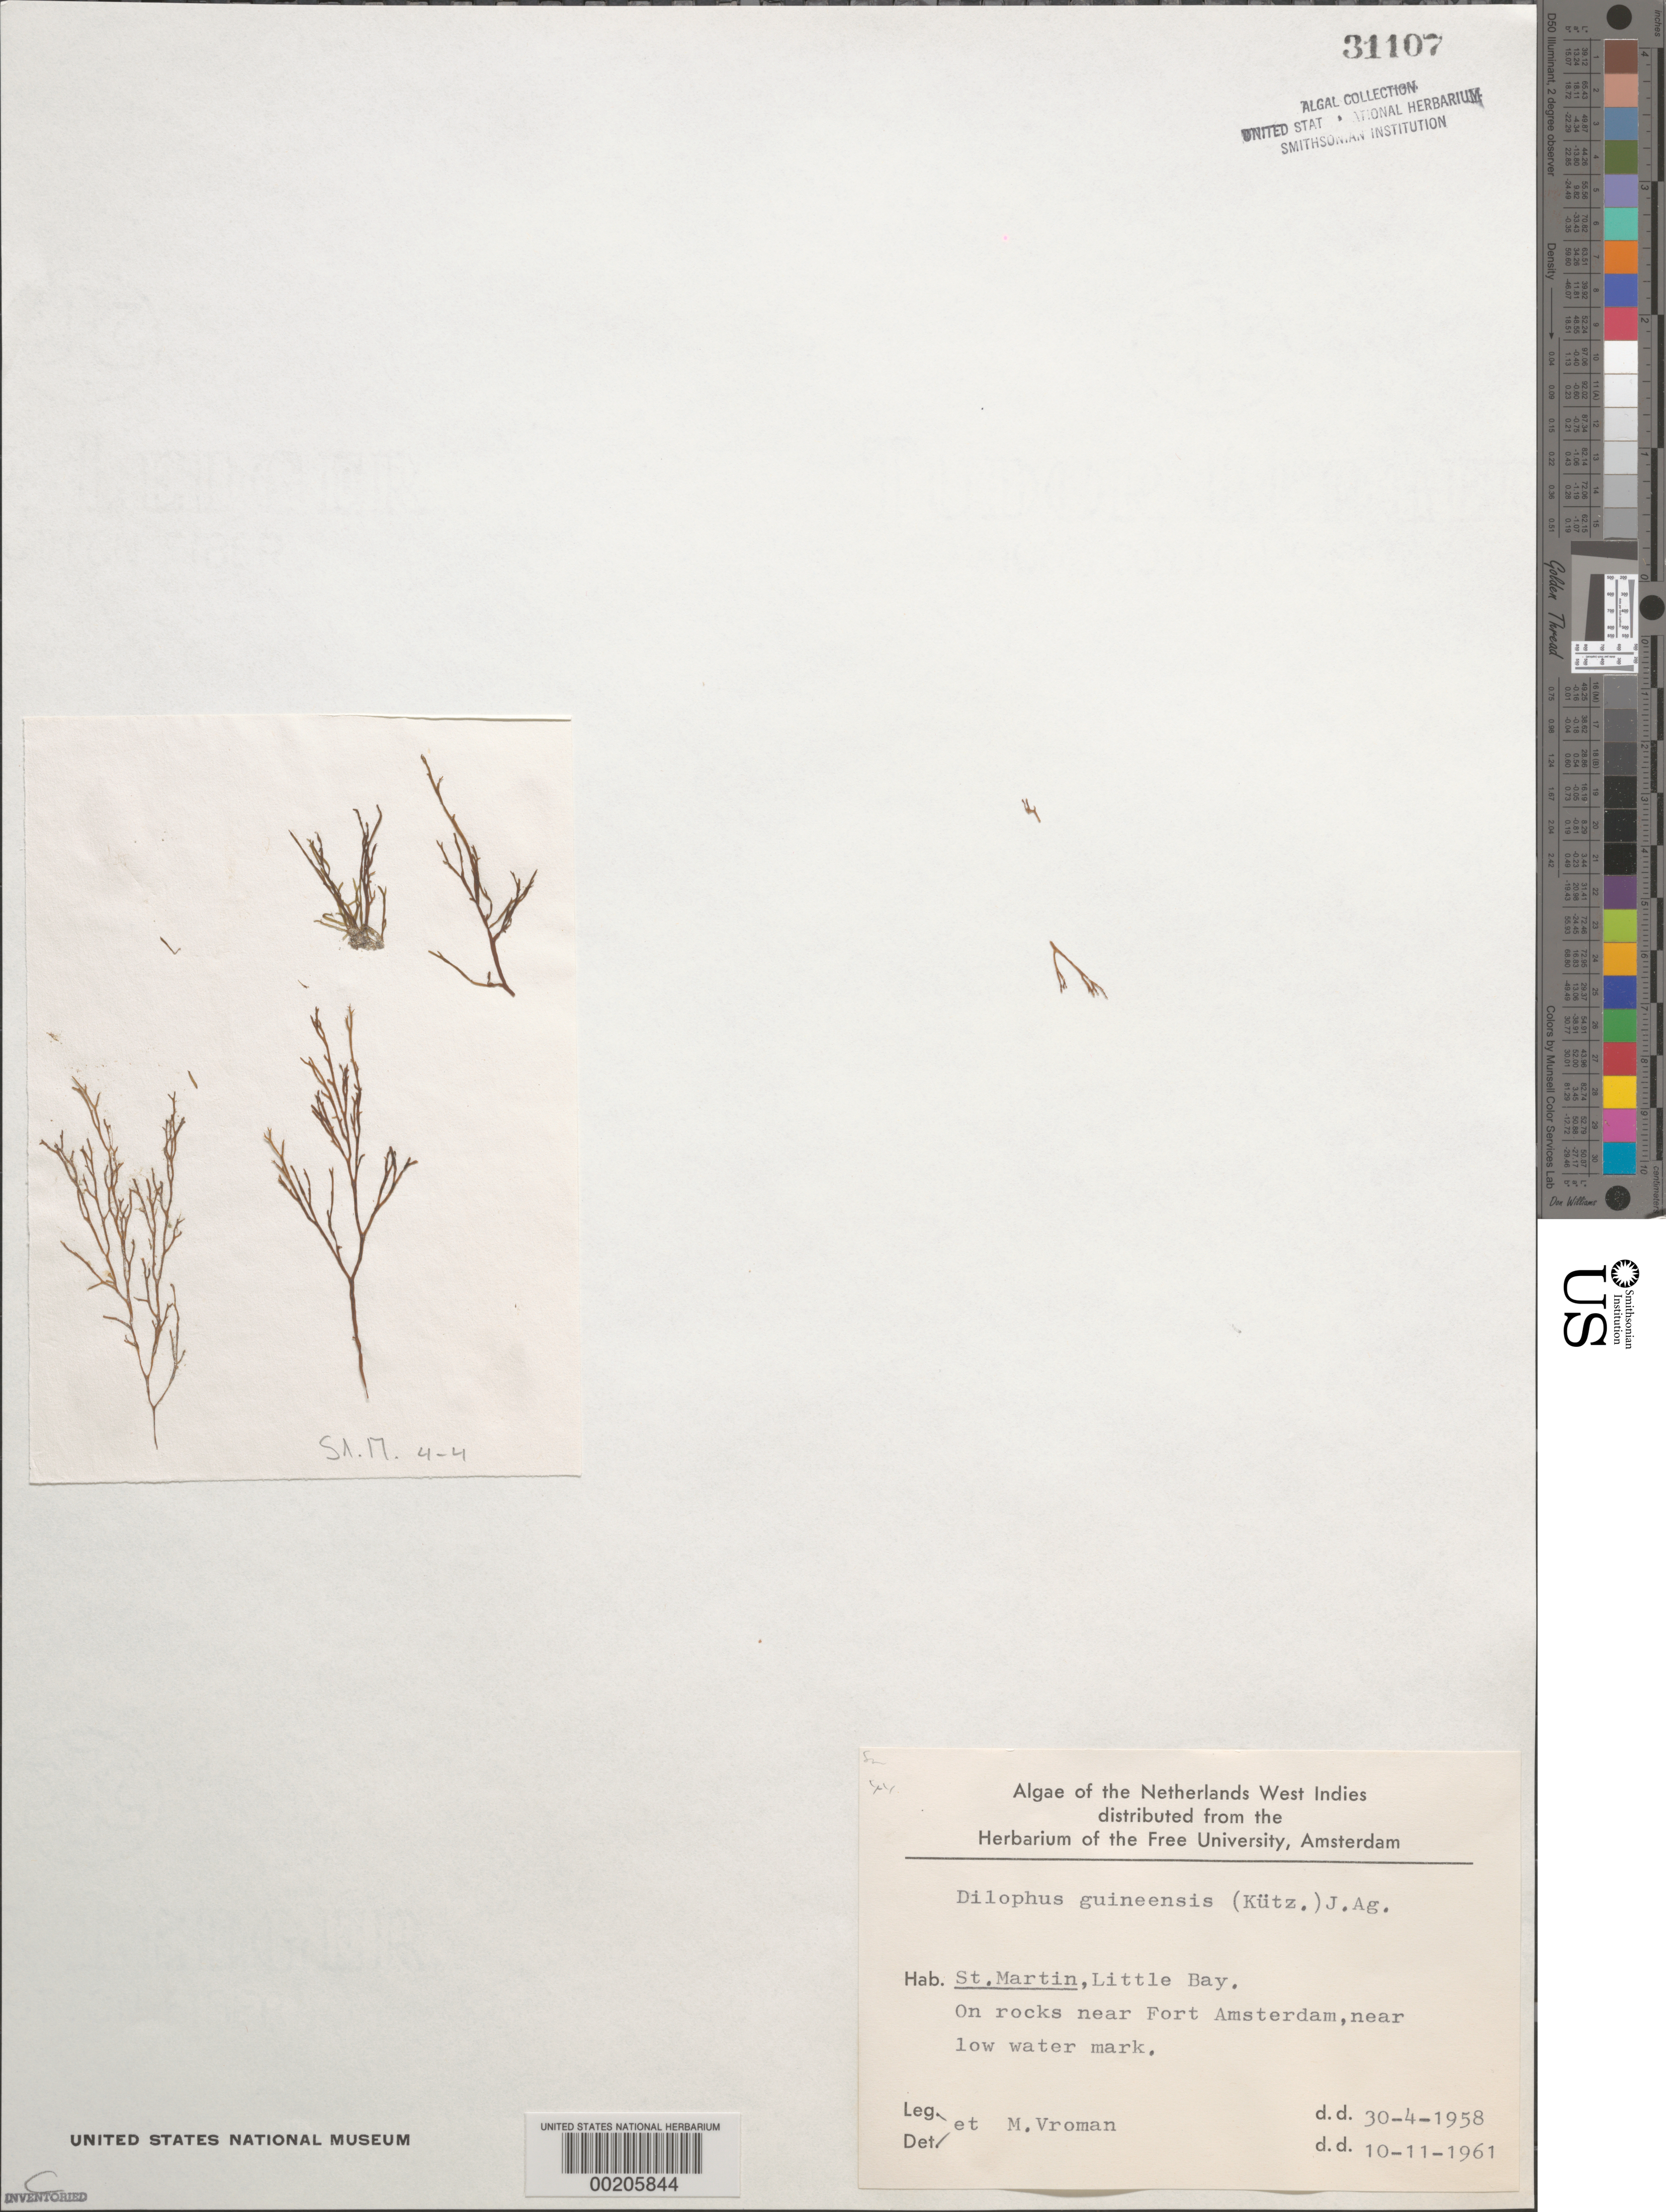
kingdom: Chromista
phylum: Ochrophyta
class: Phaeophyceae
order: Dictyotales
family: Dictyotaceae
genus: Dictyota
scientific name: Dictyota guineensis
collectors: M. Vroman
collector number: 4-4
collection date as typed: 30 Apr 1958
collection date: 1958-04-30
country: Sint Maartin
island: Sint Maarten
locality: Little Bay, near Fort Amsterdam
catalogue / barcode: US 31107